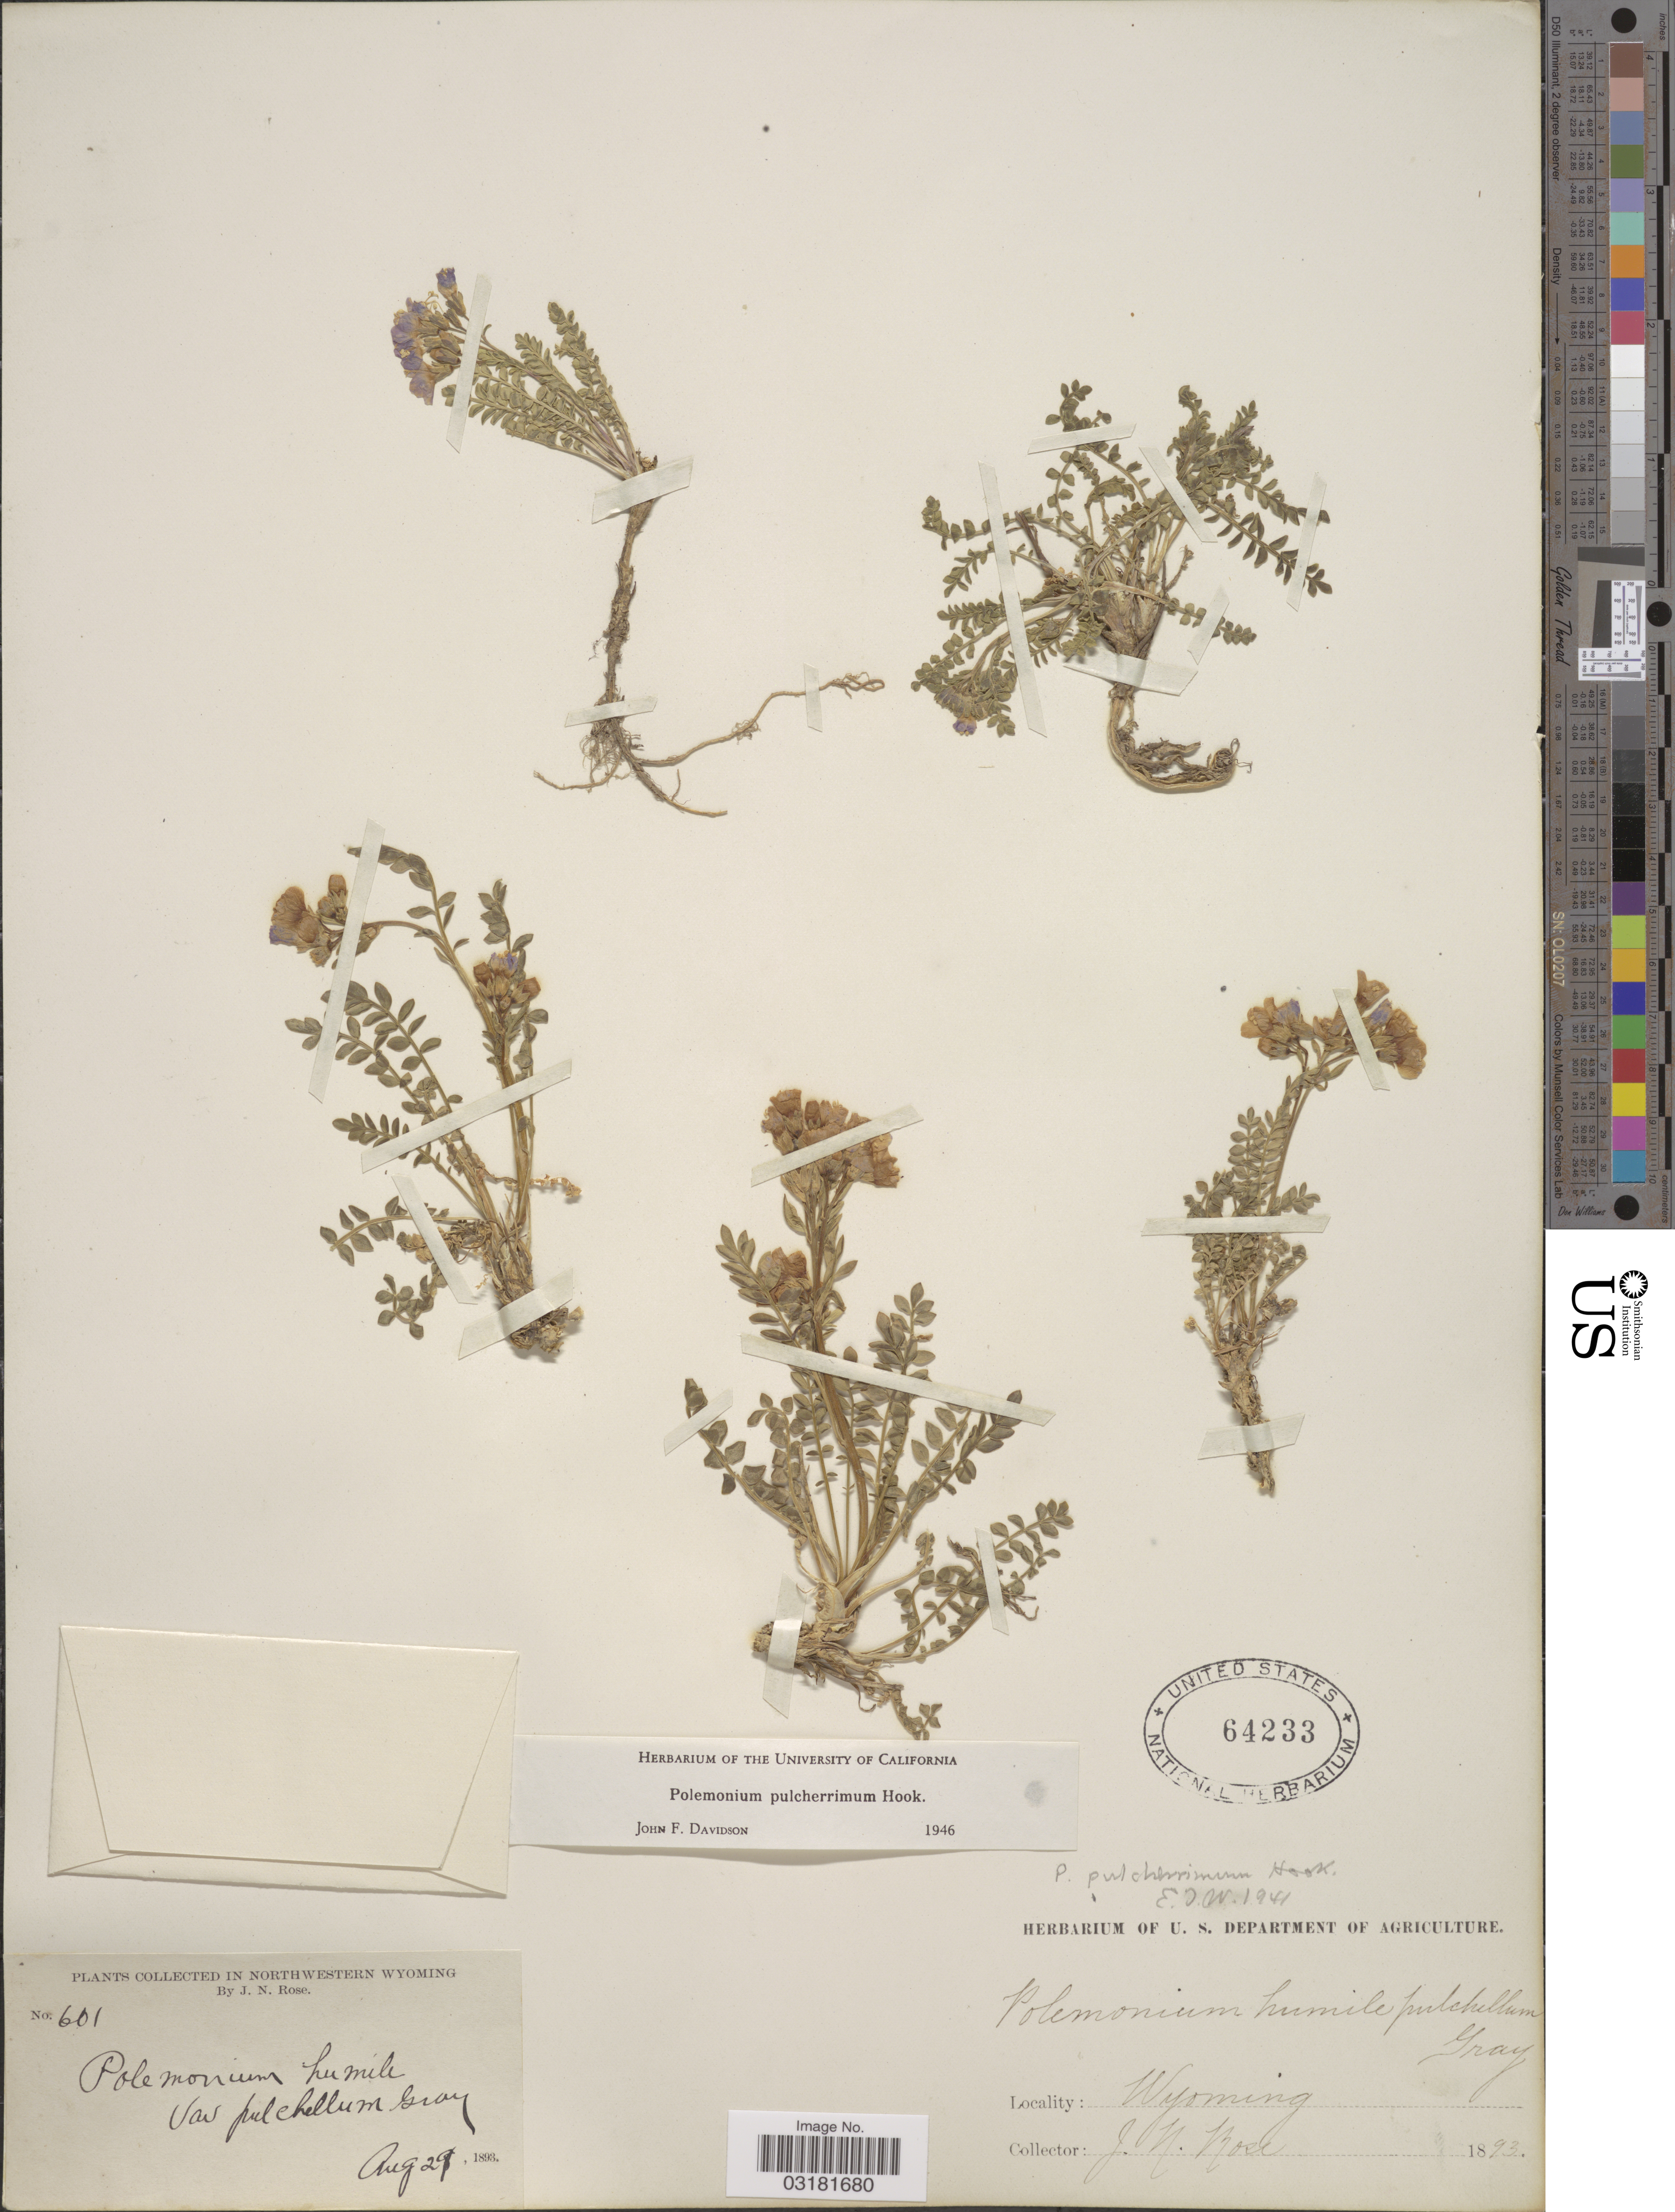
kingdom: Plantae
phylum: Tracheophyta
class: Magnoliopsida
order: Ericales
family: Polemoniaceae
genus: Polemonium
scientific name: Polemonium pulcherrimum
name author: Hook.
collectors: J. N. Rose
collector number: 601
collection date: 1893-08-29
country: United States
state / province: Wyoming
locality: Northwestern Wyoming.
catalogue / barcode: US 64233